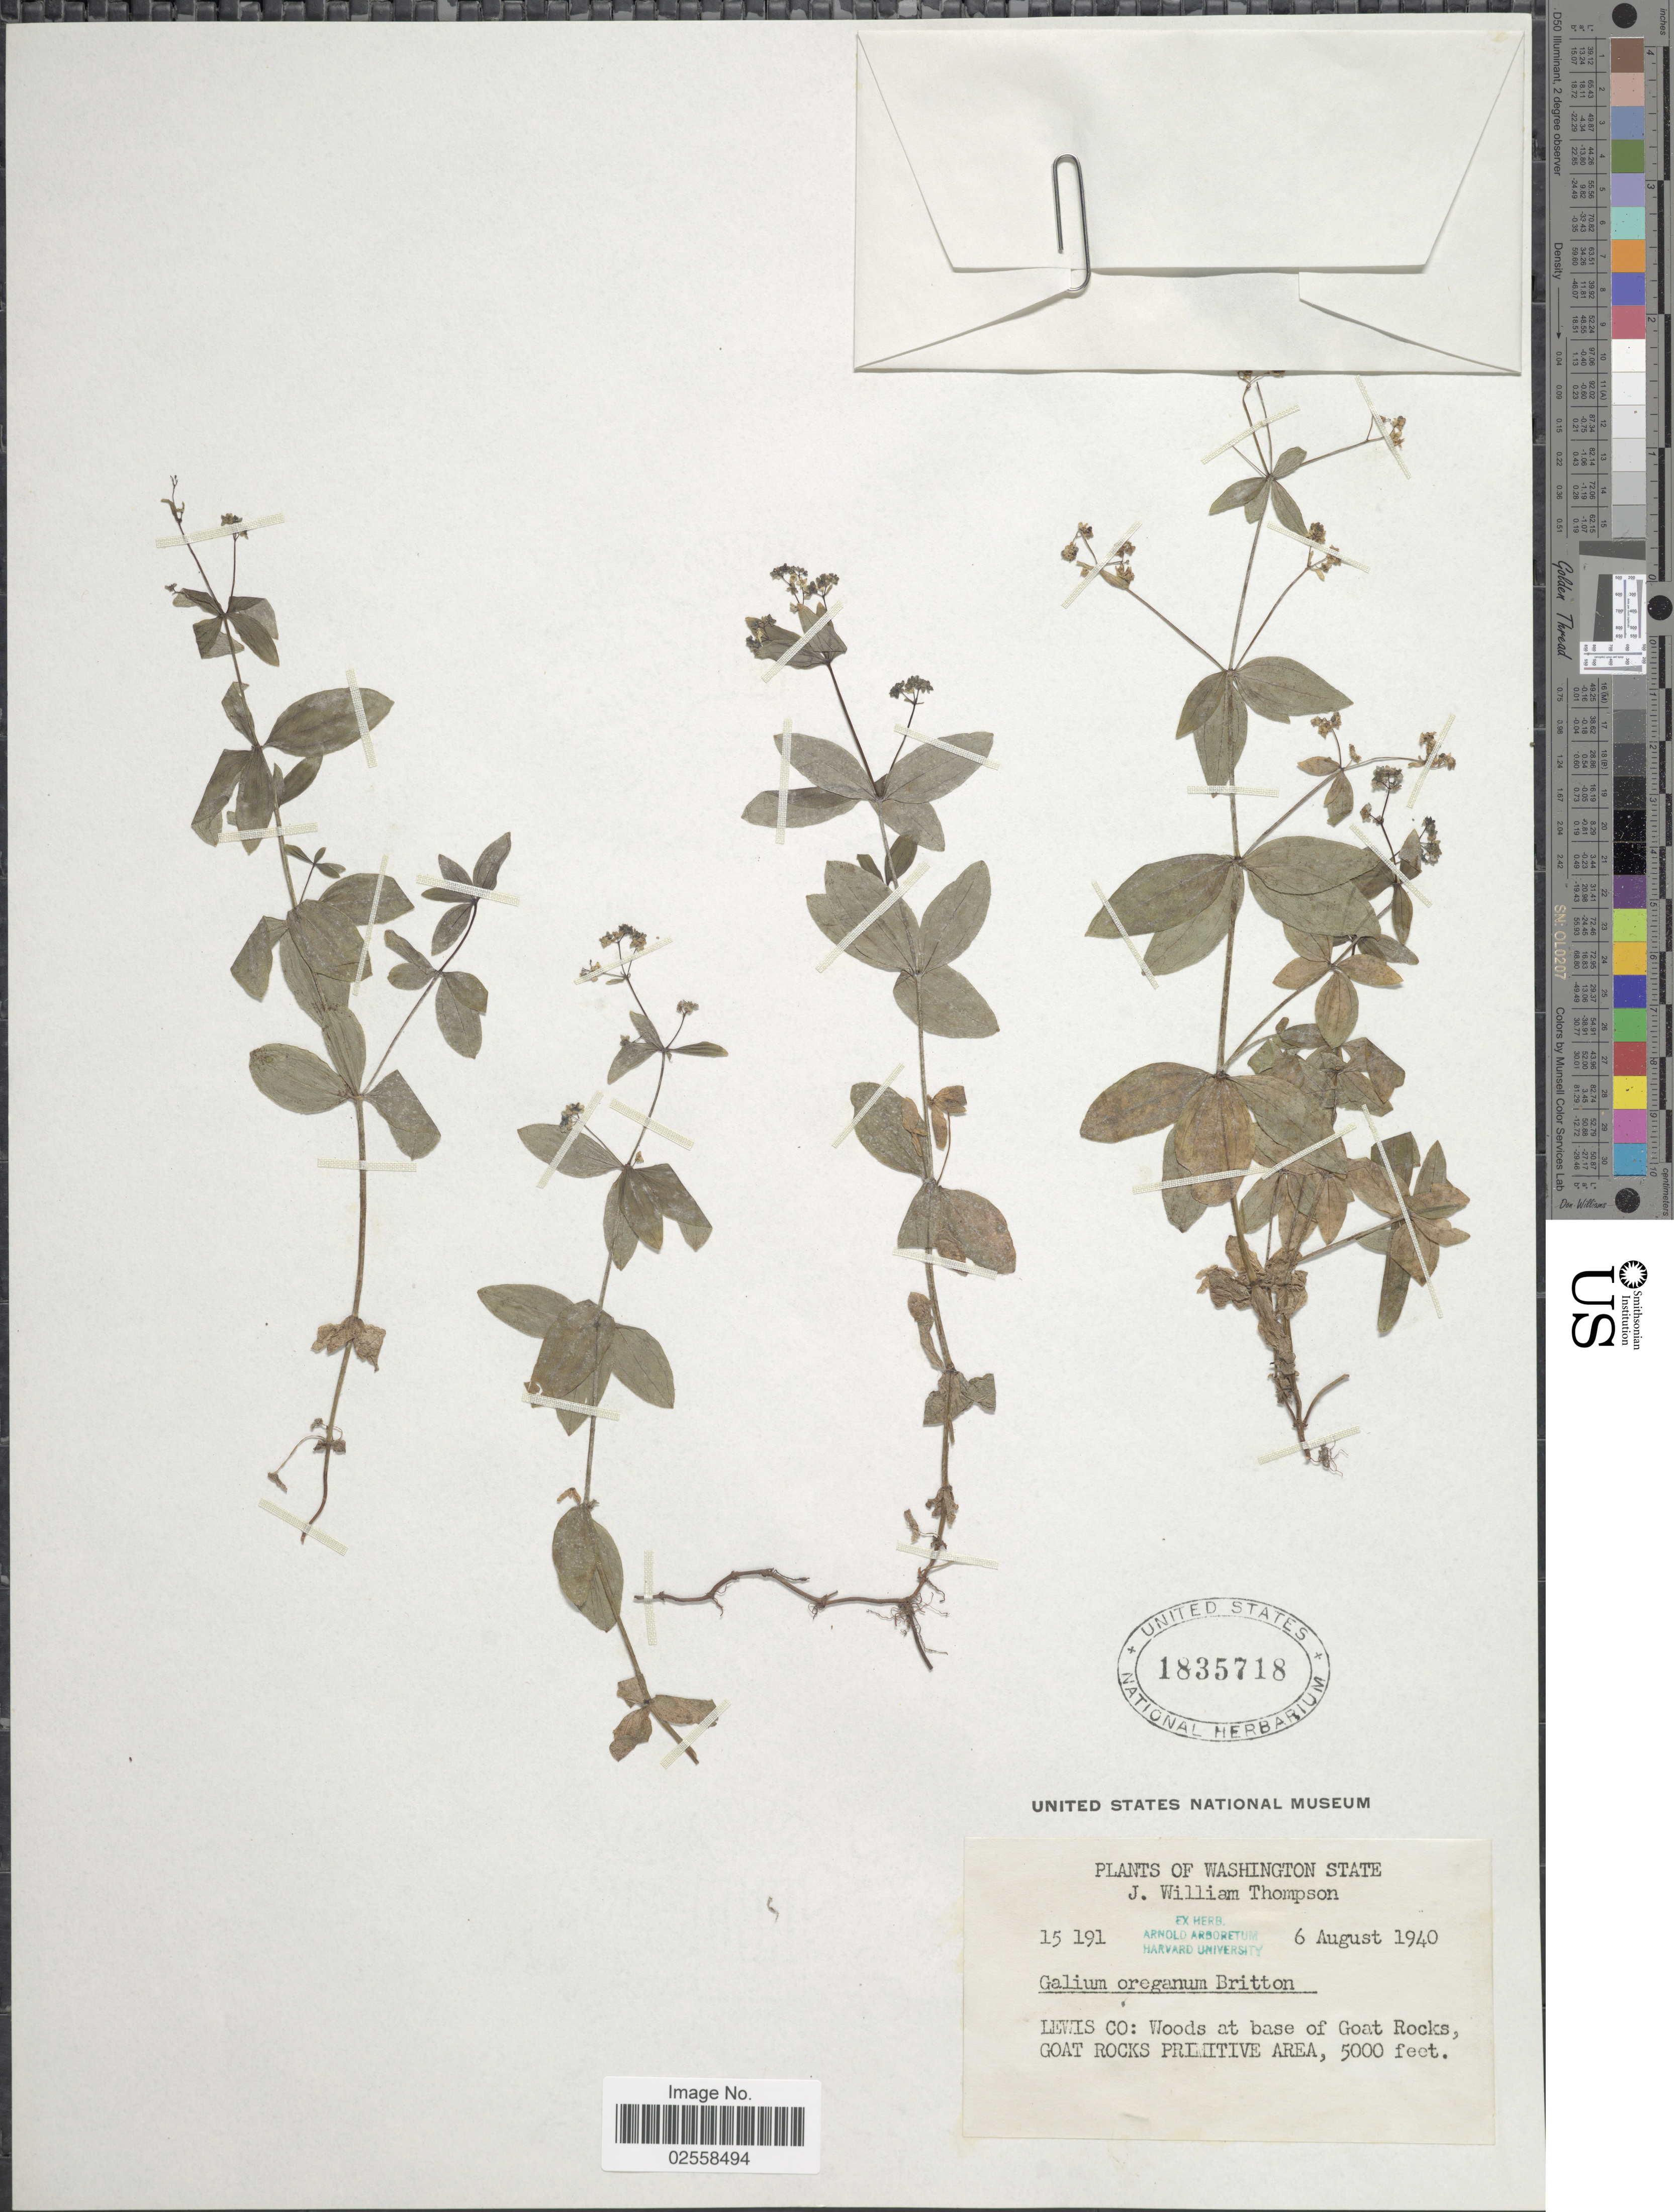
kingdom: Plantae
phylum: Tracheophyta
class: Magnoliopsida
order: Gentianales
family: Rubiaceae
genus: Galium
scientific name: Galium oreganum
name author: Britton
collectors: J. W. Thompson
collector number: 15191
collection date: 1940-08-06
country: United States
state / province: Washington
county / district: Lewis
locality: Lewis Co: Woods at base of Goat Rocks, Goat Rocks Primitive Area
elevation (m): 1524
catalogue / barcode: US 1835718